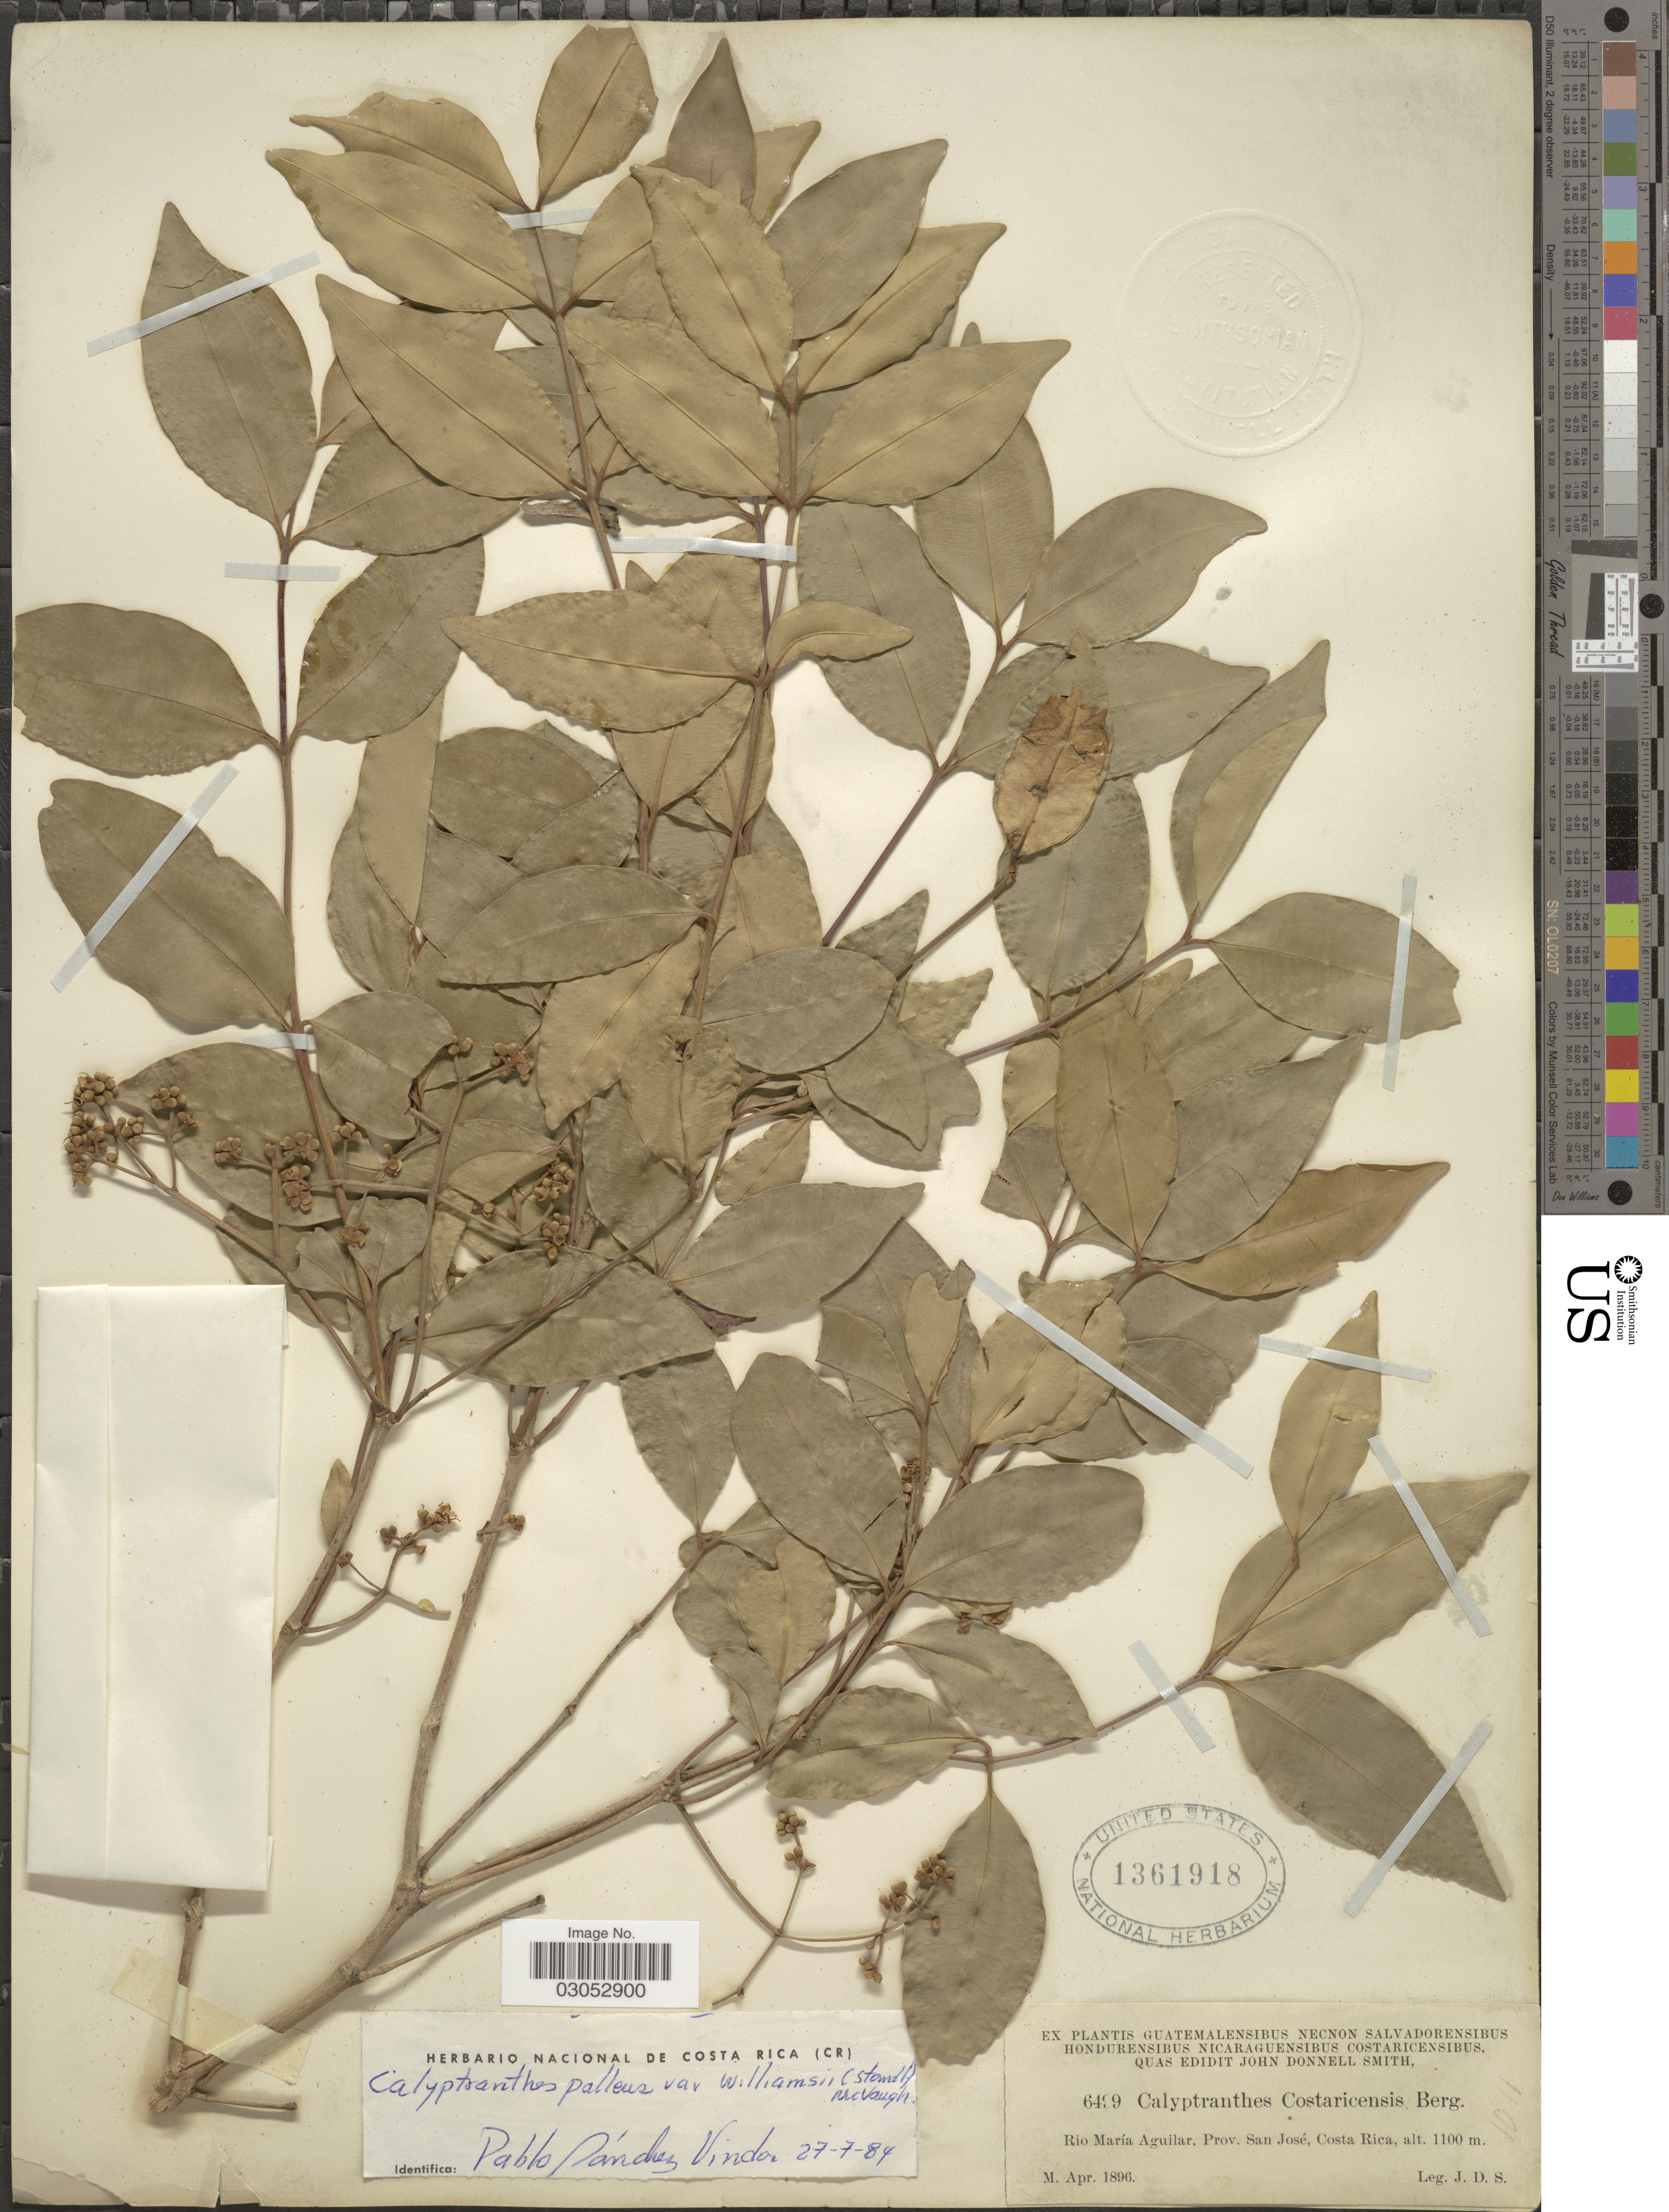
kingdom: Plantae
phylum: Tracheophyta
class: Magnoliopsida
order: Myrtales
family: Myrtaceae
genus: Myrcia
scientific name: Myrcia neopallens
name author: A.R. Lourenço & E. Lucas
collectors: J. Donnell Smith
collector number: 6499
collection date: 1896-04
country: Costa Rica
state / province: San José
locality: Rio María Aguilar, Prov. San José.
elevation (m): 1100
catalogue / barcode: US 1361918